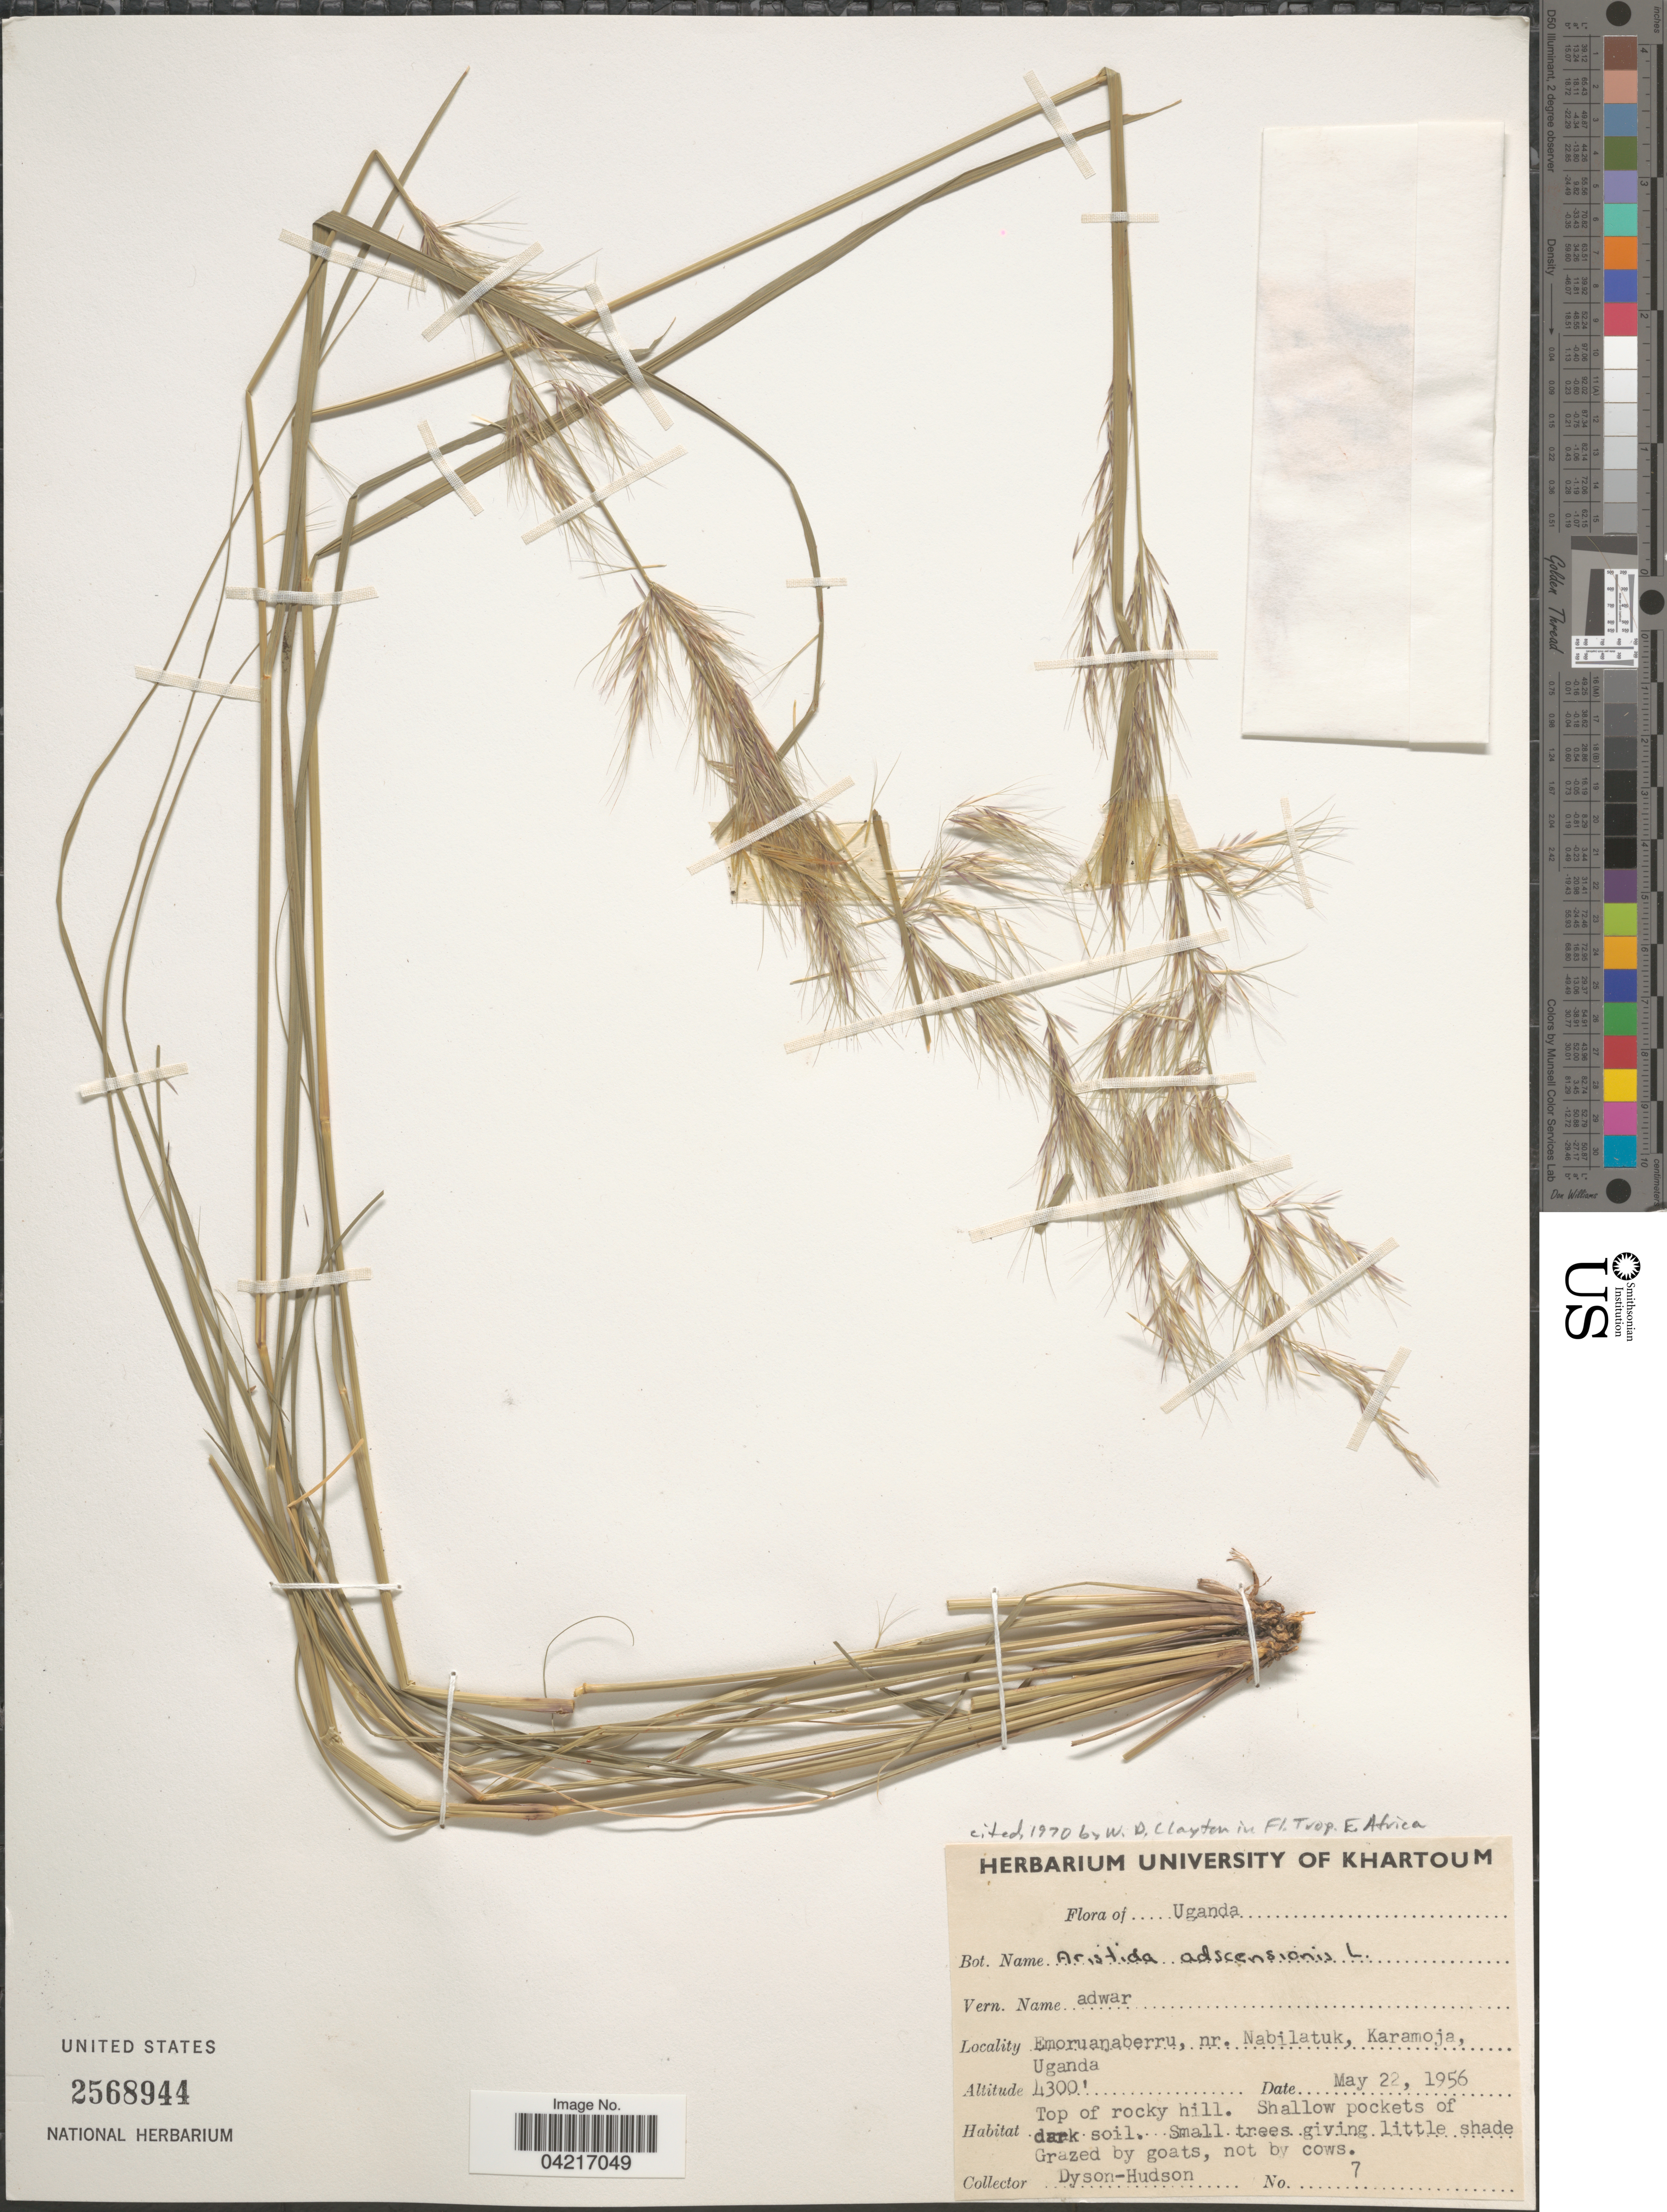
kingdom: Plantae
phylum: Tracheophyta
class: Liliopsida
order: Poales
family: Poaceae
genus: Aristida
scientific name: Aristida adscensionis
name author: L.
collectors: Dyson-Hudson, --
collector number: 7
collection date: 1956-05-22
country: Uganda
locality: Emoruanaberru, nr. Nabilatuk, Karamoja. Top of rocky hill.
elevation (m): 1311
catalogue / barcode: US 2568944